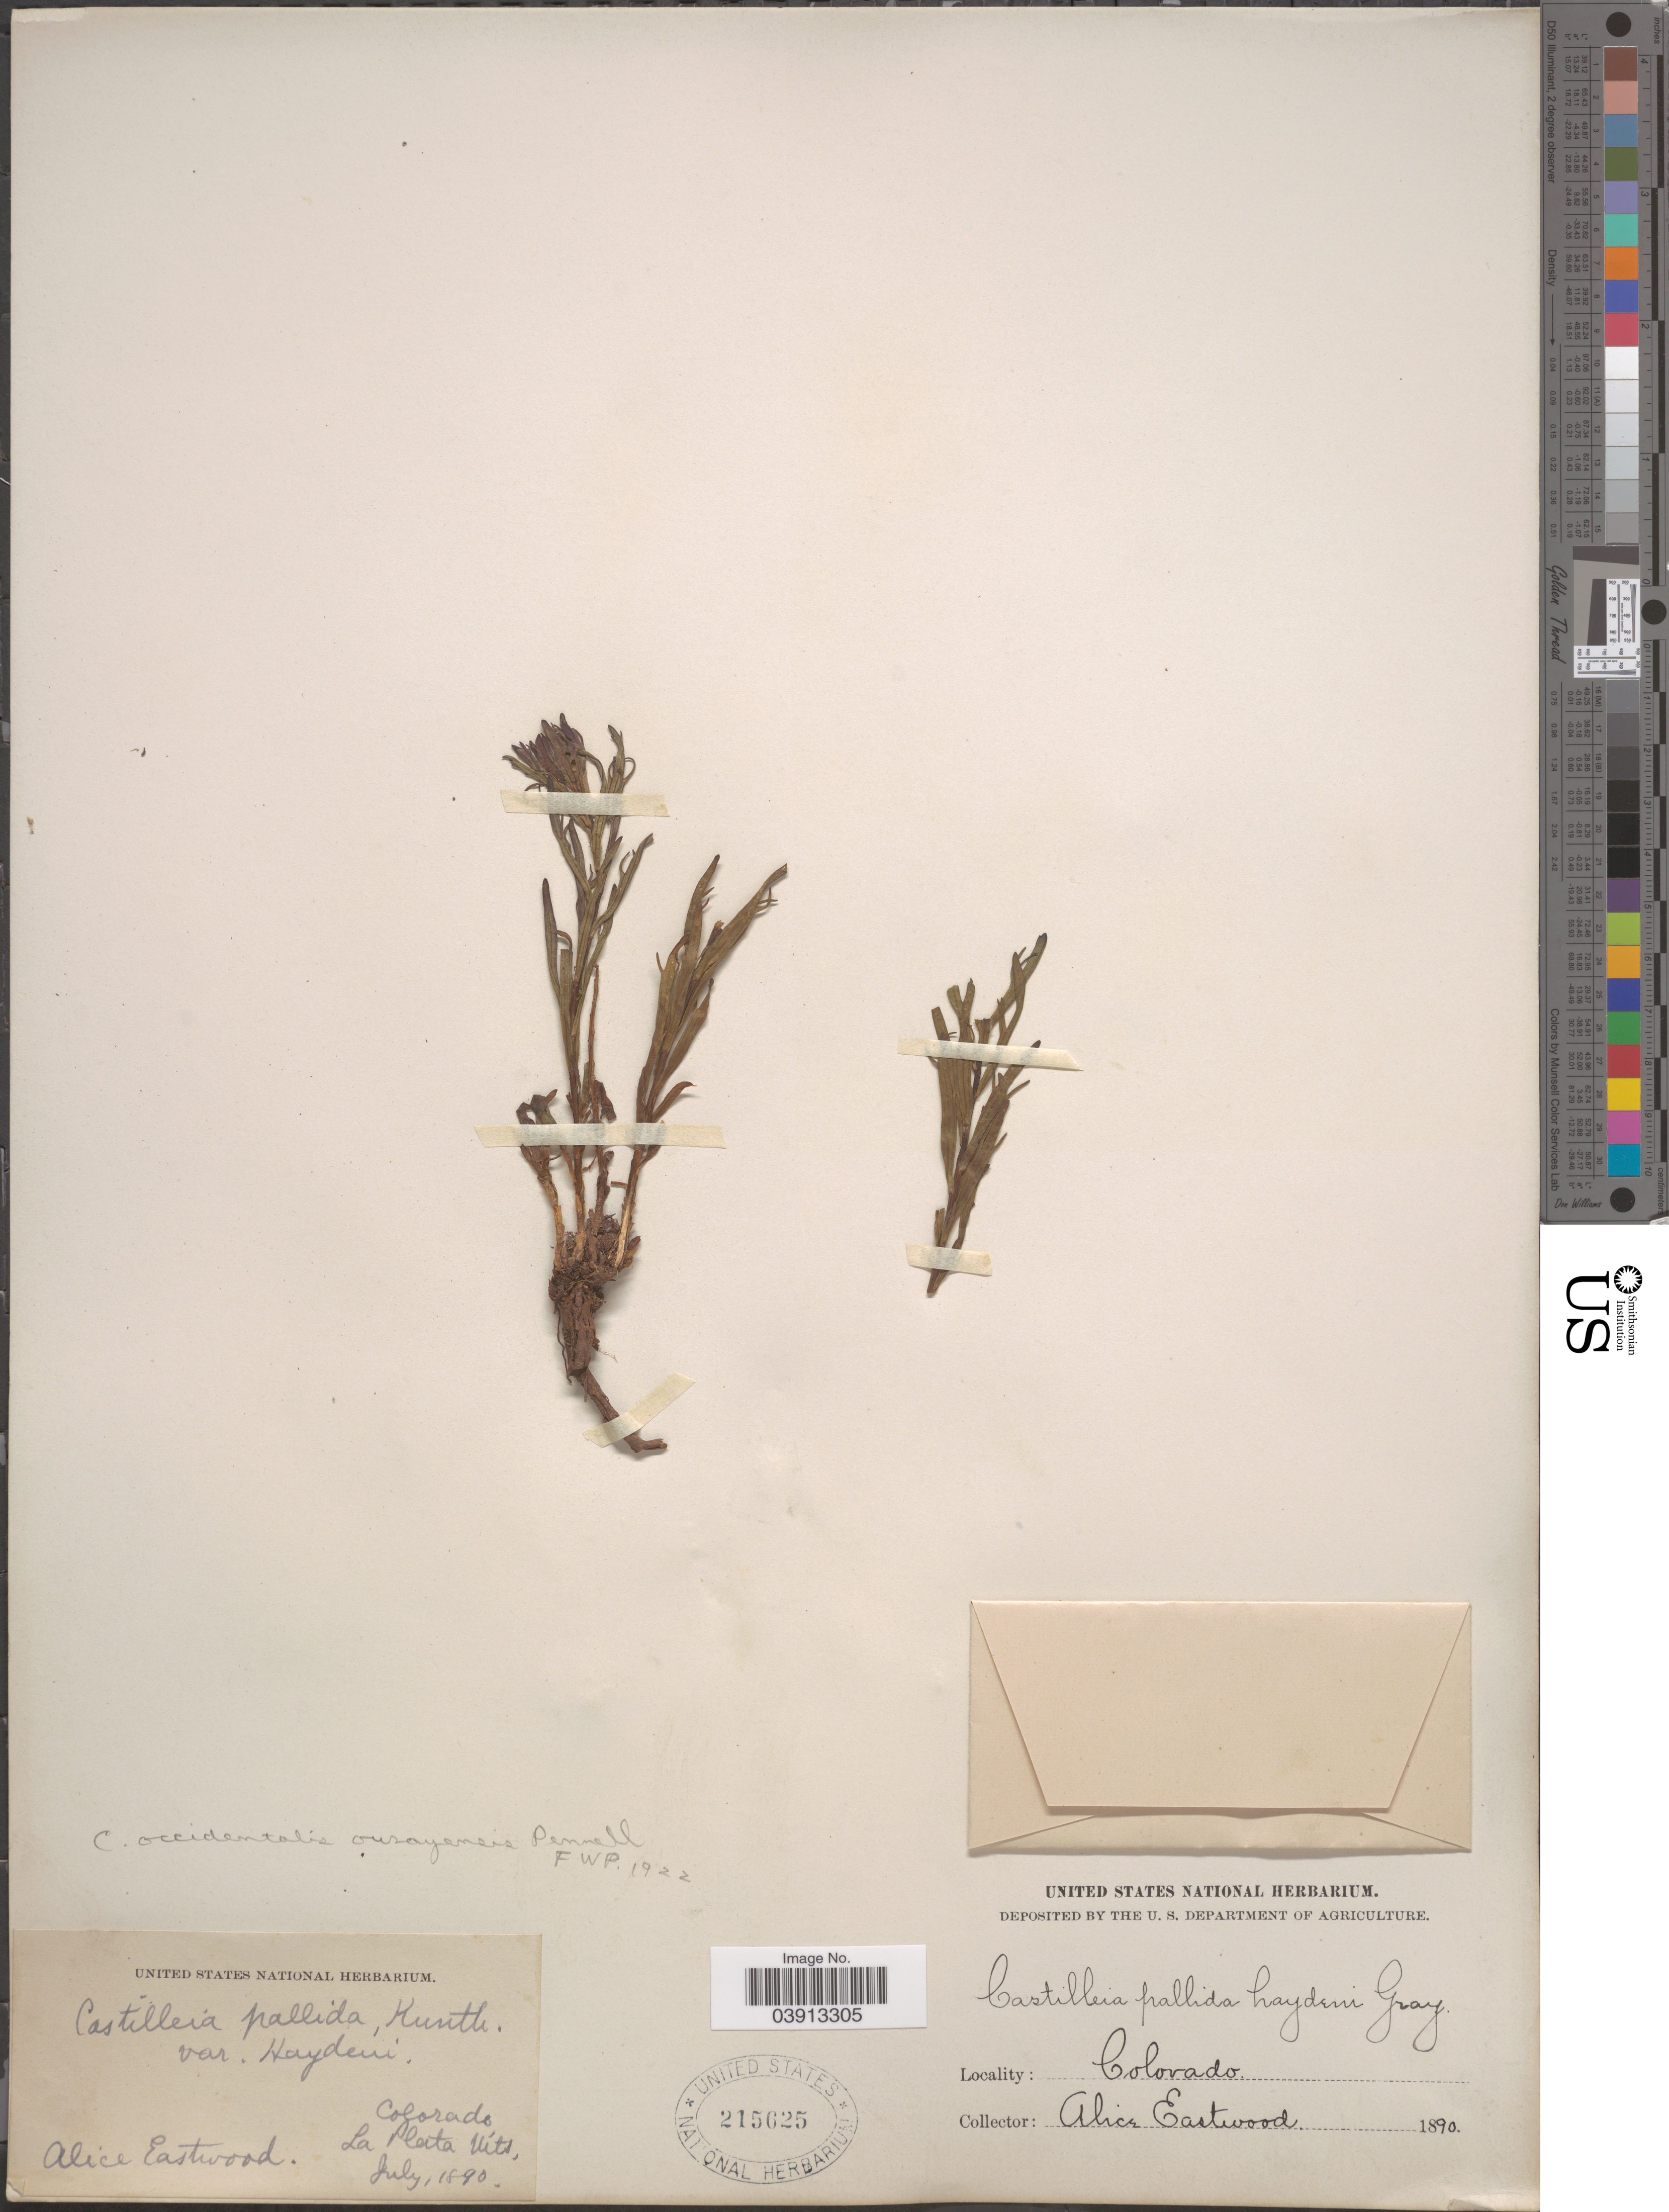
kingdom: Plantae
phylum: Tracheophyta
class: Magnoliopsida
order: Lamiales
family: Orobanchaceae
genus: Castilleja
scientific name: Castilleja occidentalis var. ourayensis Pennell comb. nov. ined.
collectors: A. Eastwood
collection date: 1890-07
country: United States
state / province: Colorado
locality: La Plata Mts.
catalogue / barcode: US 215625